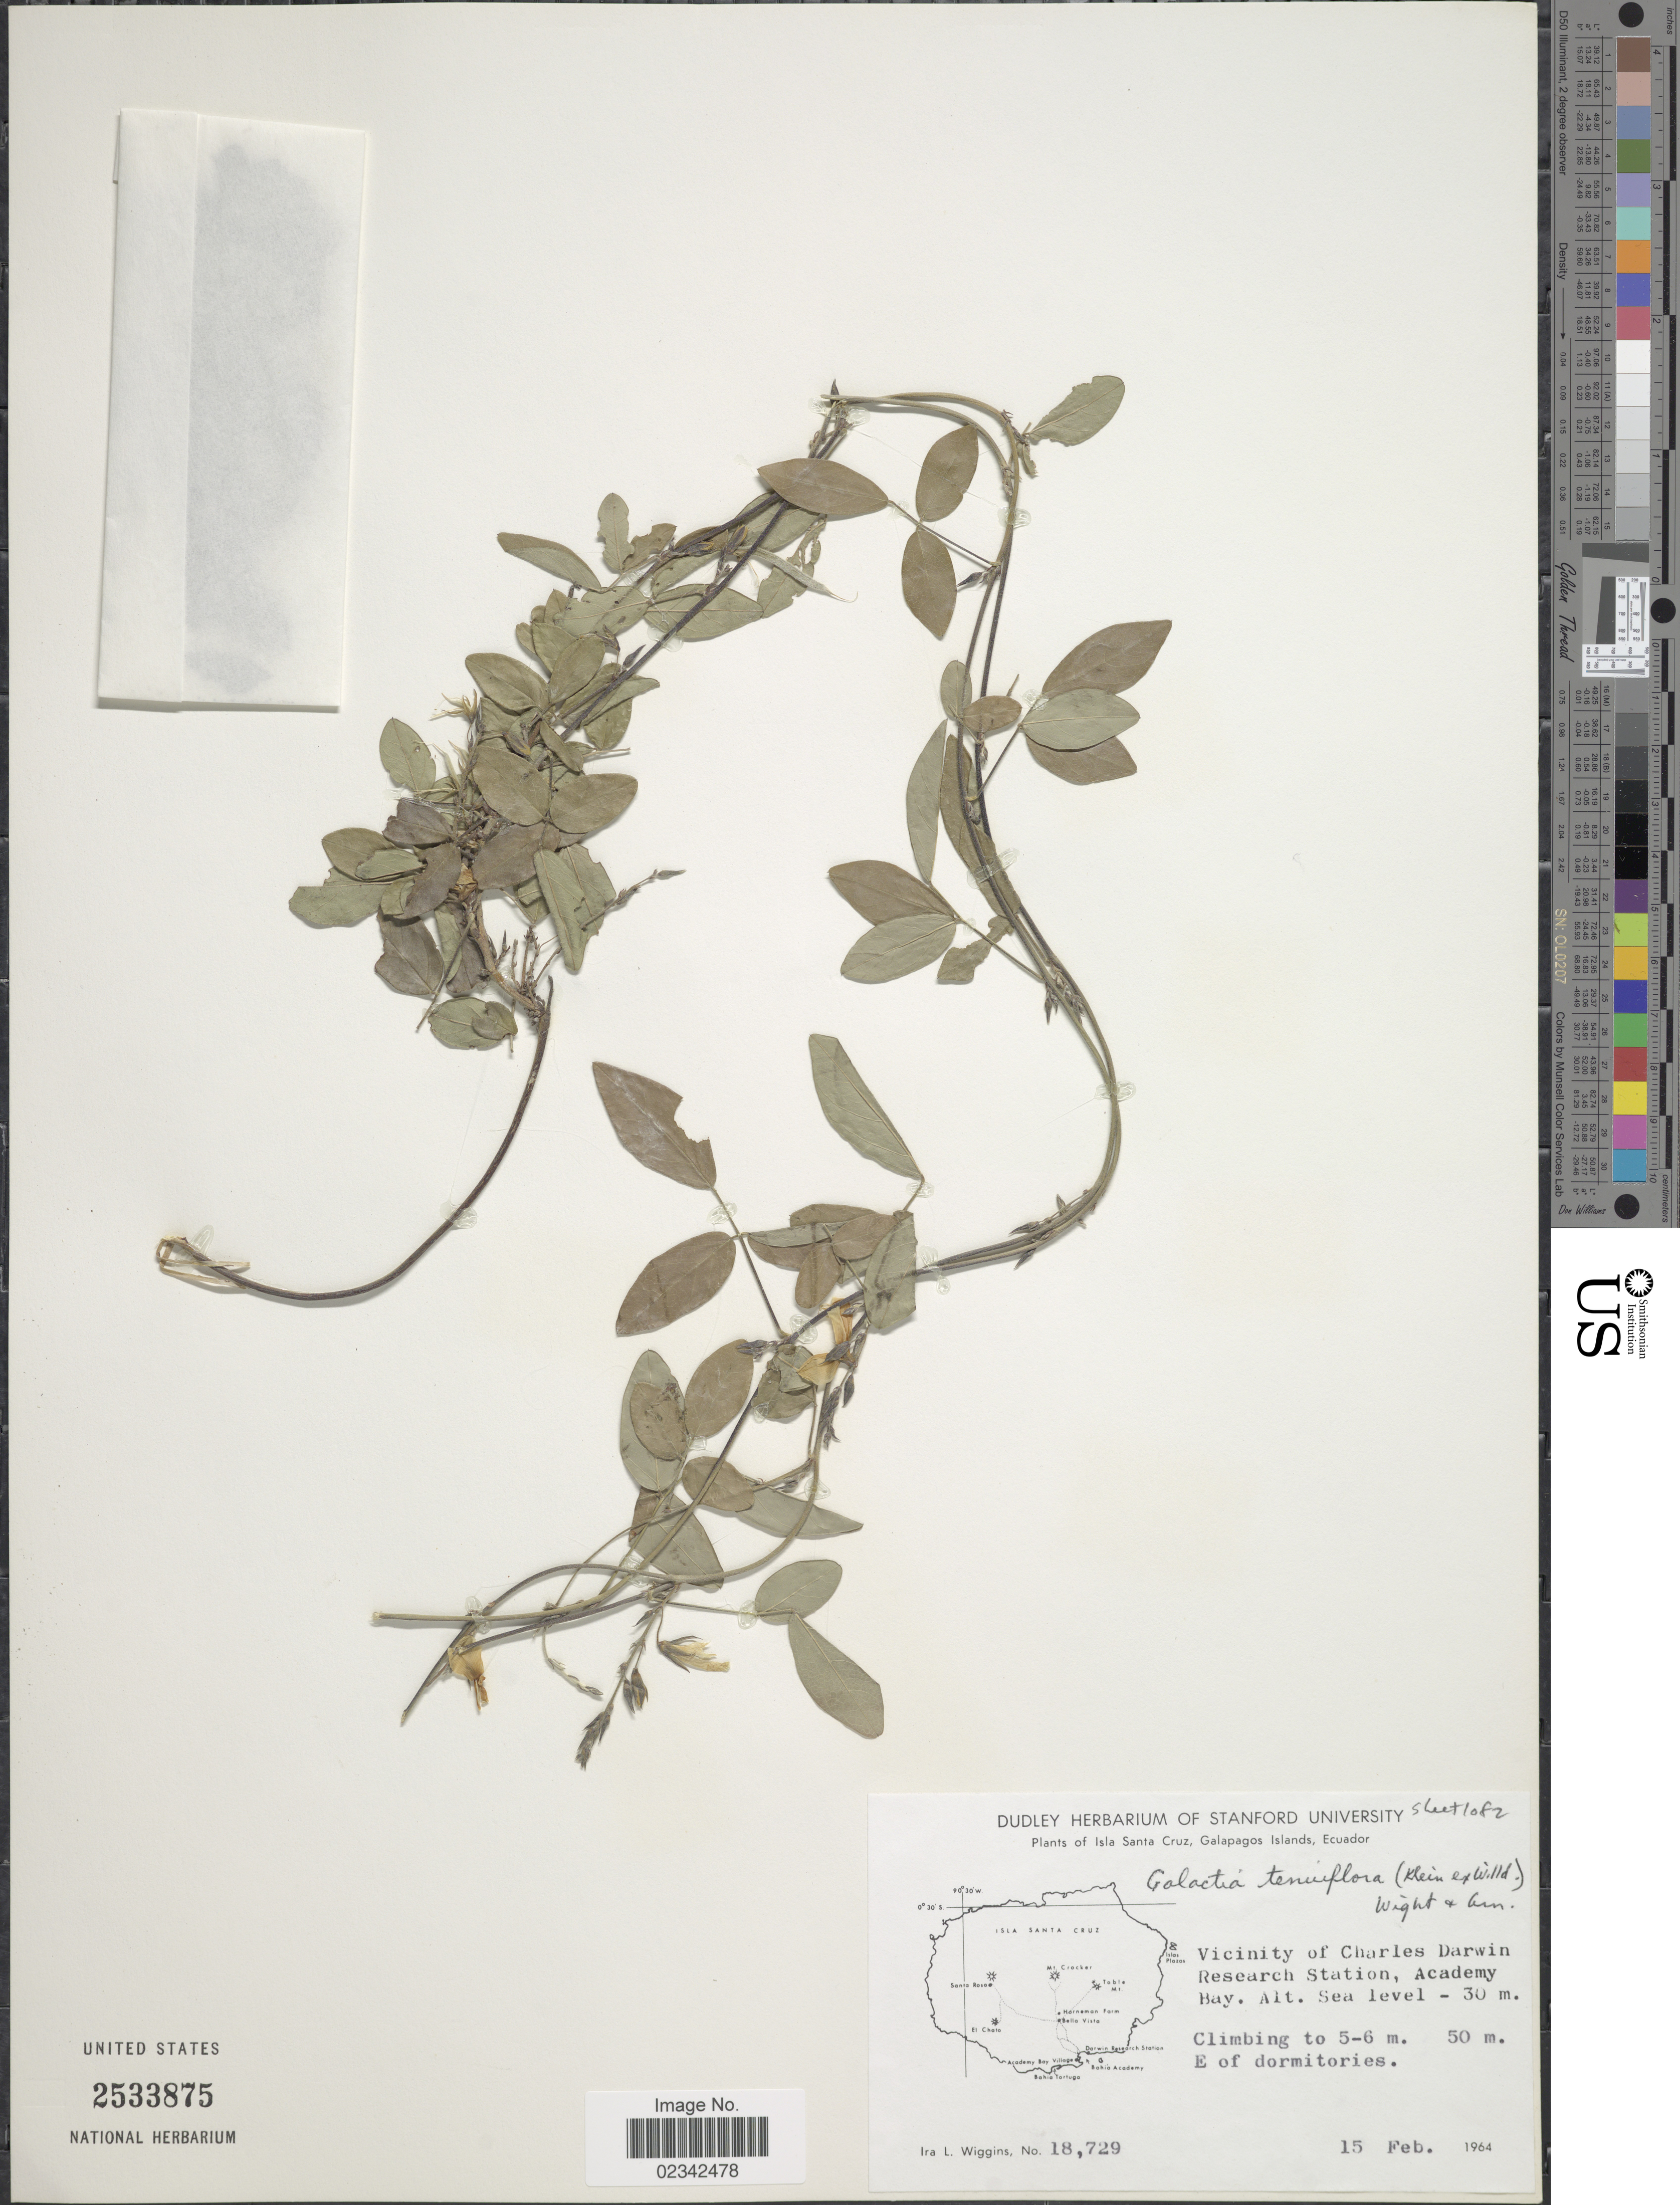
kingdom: Plantae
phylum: Tracheophyta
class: Magnoliopsida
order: Fabales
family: Fabaceae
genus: Galactia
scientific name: Galactia striata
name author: (Jacq.) Urb.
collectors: I. L. Wiggins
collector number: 18729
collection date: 1964-02-15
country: Ecuador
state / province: Colón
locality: Isla Santa Cruz, Galapagos Islands, vicinity of Charles Darwin Research Station, Academy Bay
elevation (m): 30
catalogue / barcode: US 2533875